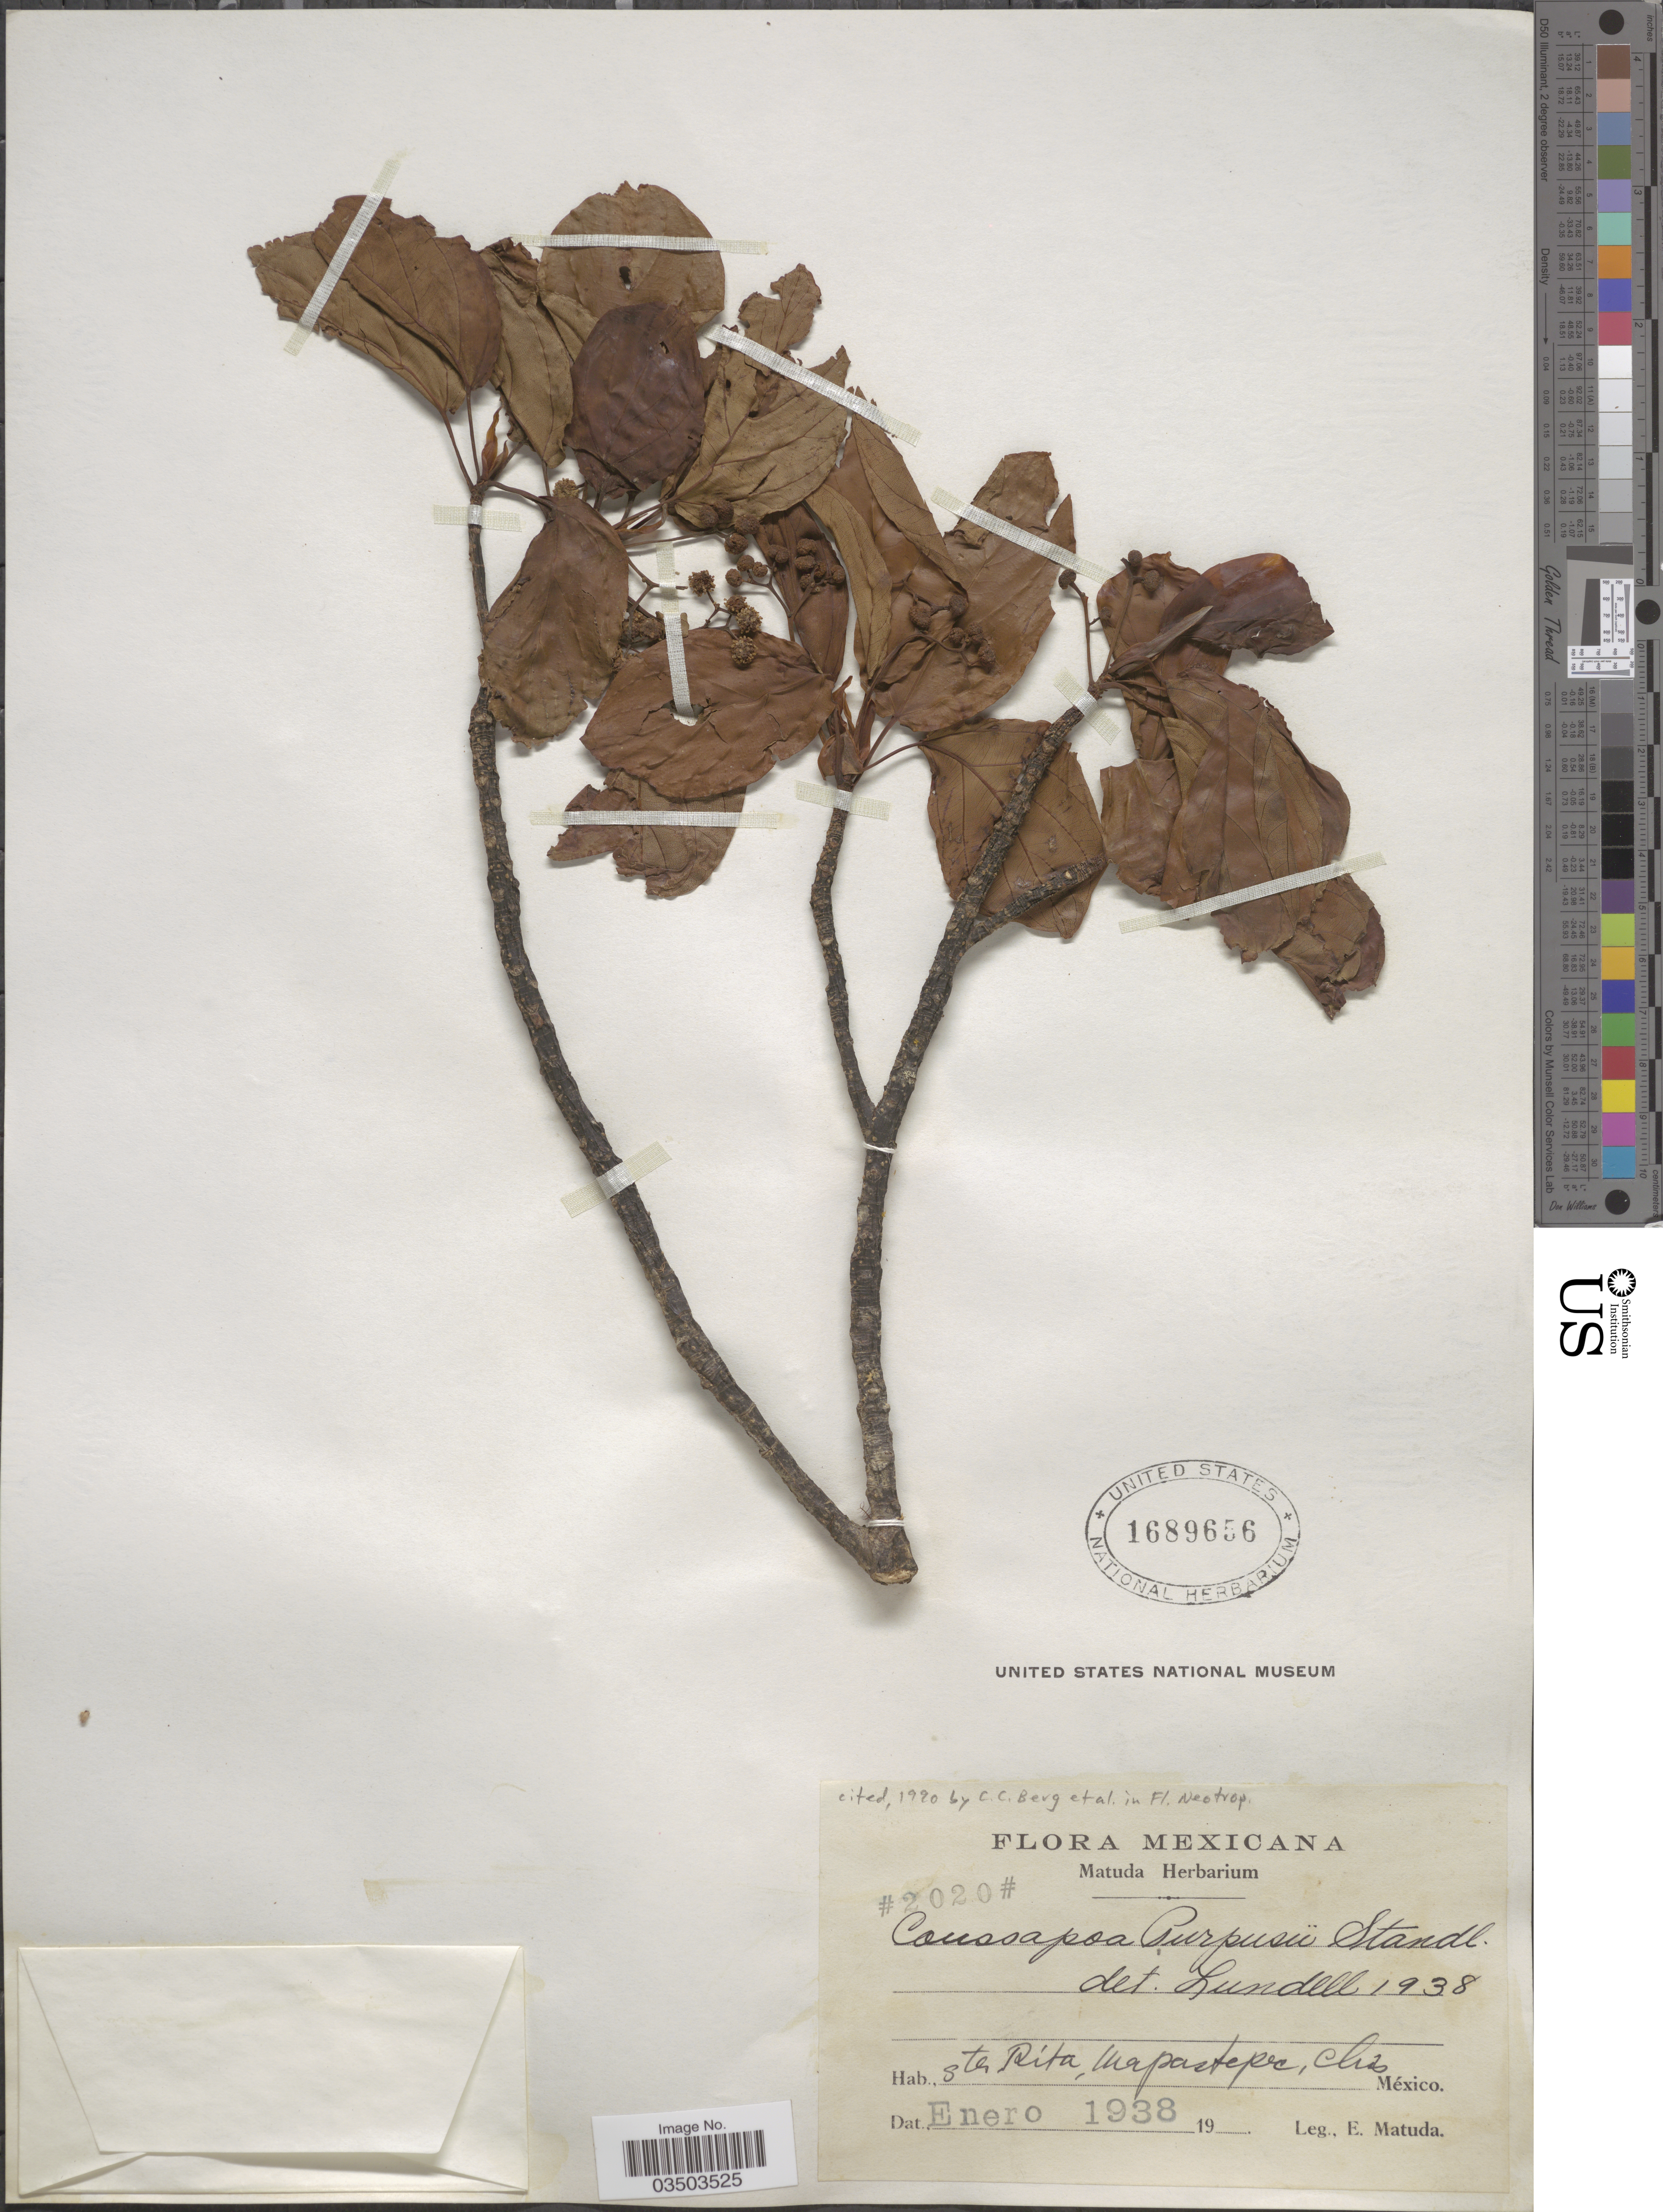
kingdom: Plantae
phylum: Tracheophyta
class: Magnoliopsida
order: Rosales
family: Urticaceae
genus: Coussapoa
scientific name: Coussapoa purpusii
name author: Standl.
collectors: E. Matuda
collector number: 2020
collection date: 1938-01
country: Mexico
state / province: Chiapas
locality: Sta Rita, Mapastepec.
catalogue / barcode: US 1689656